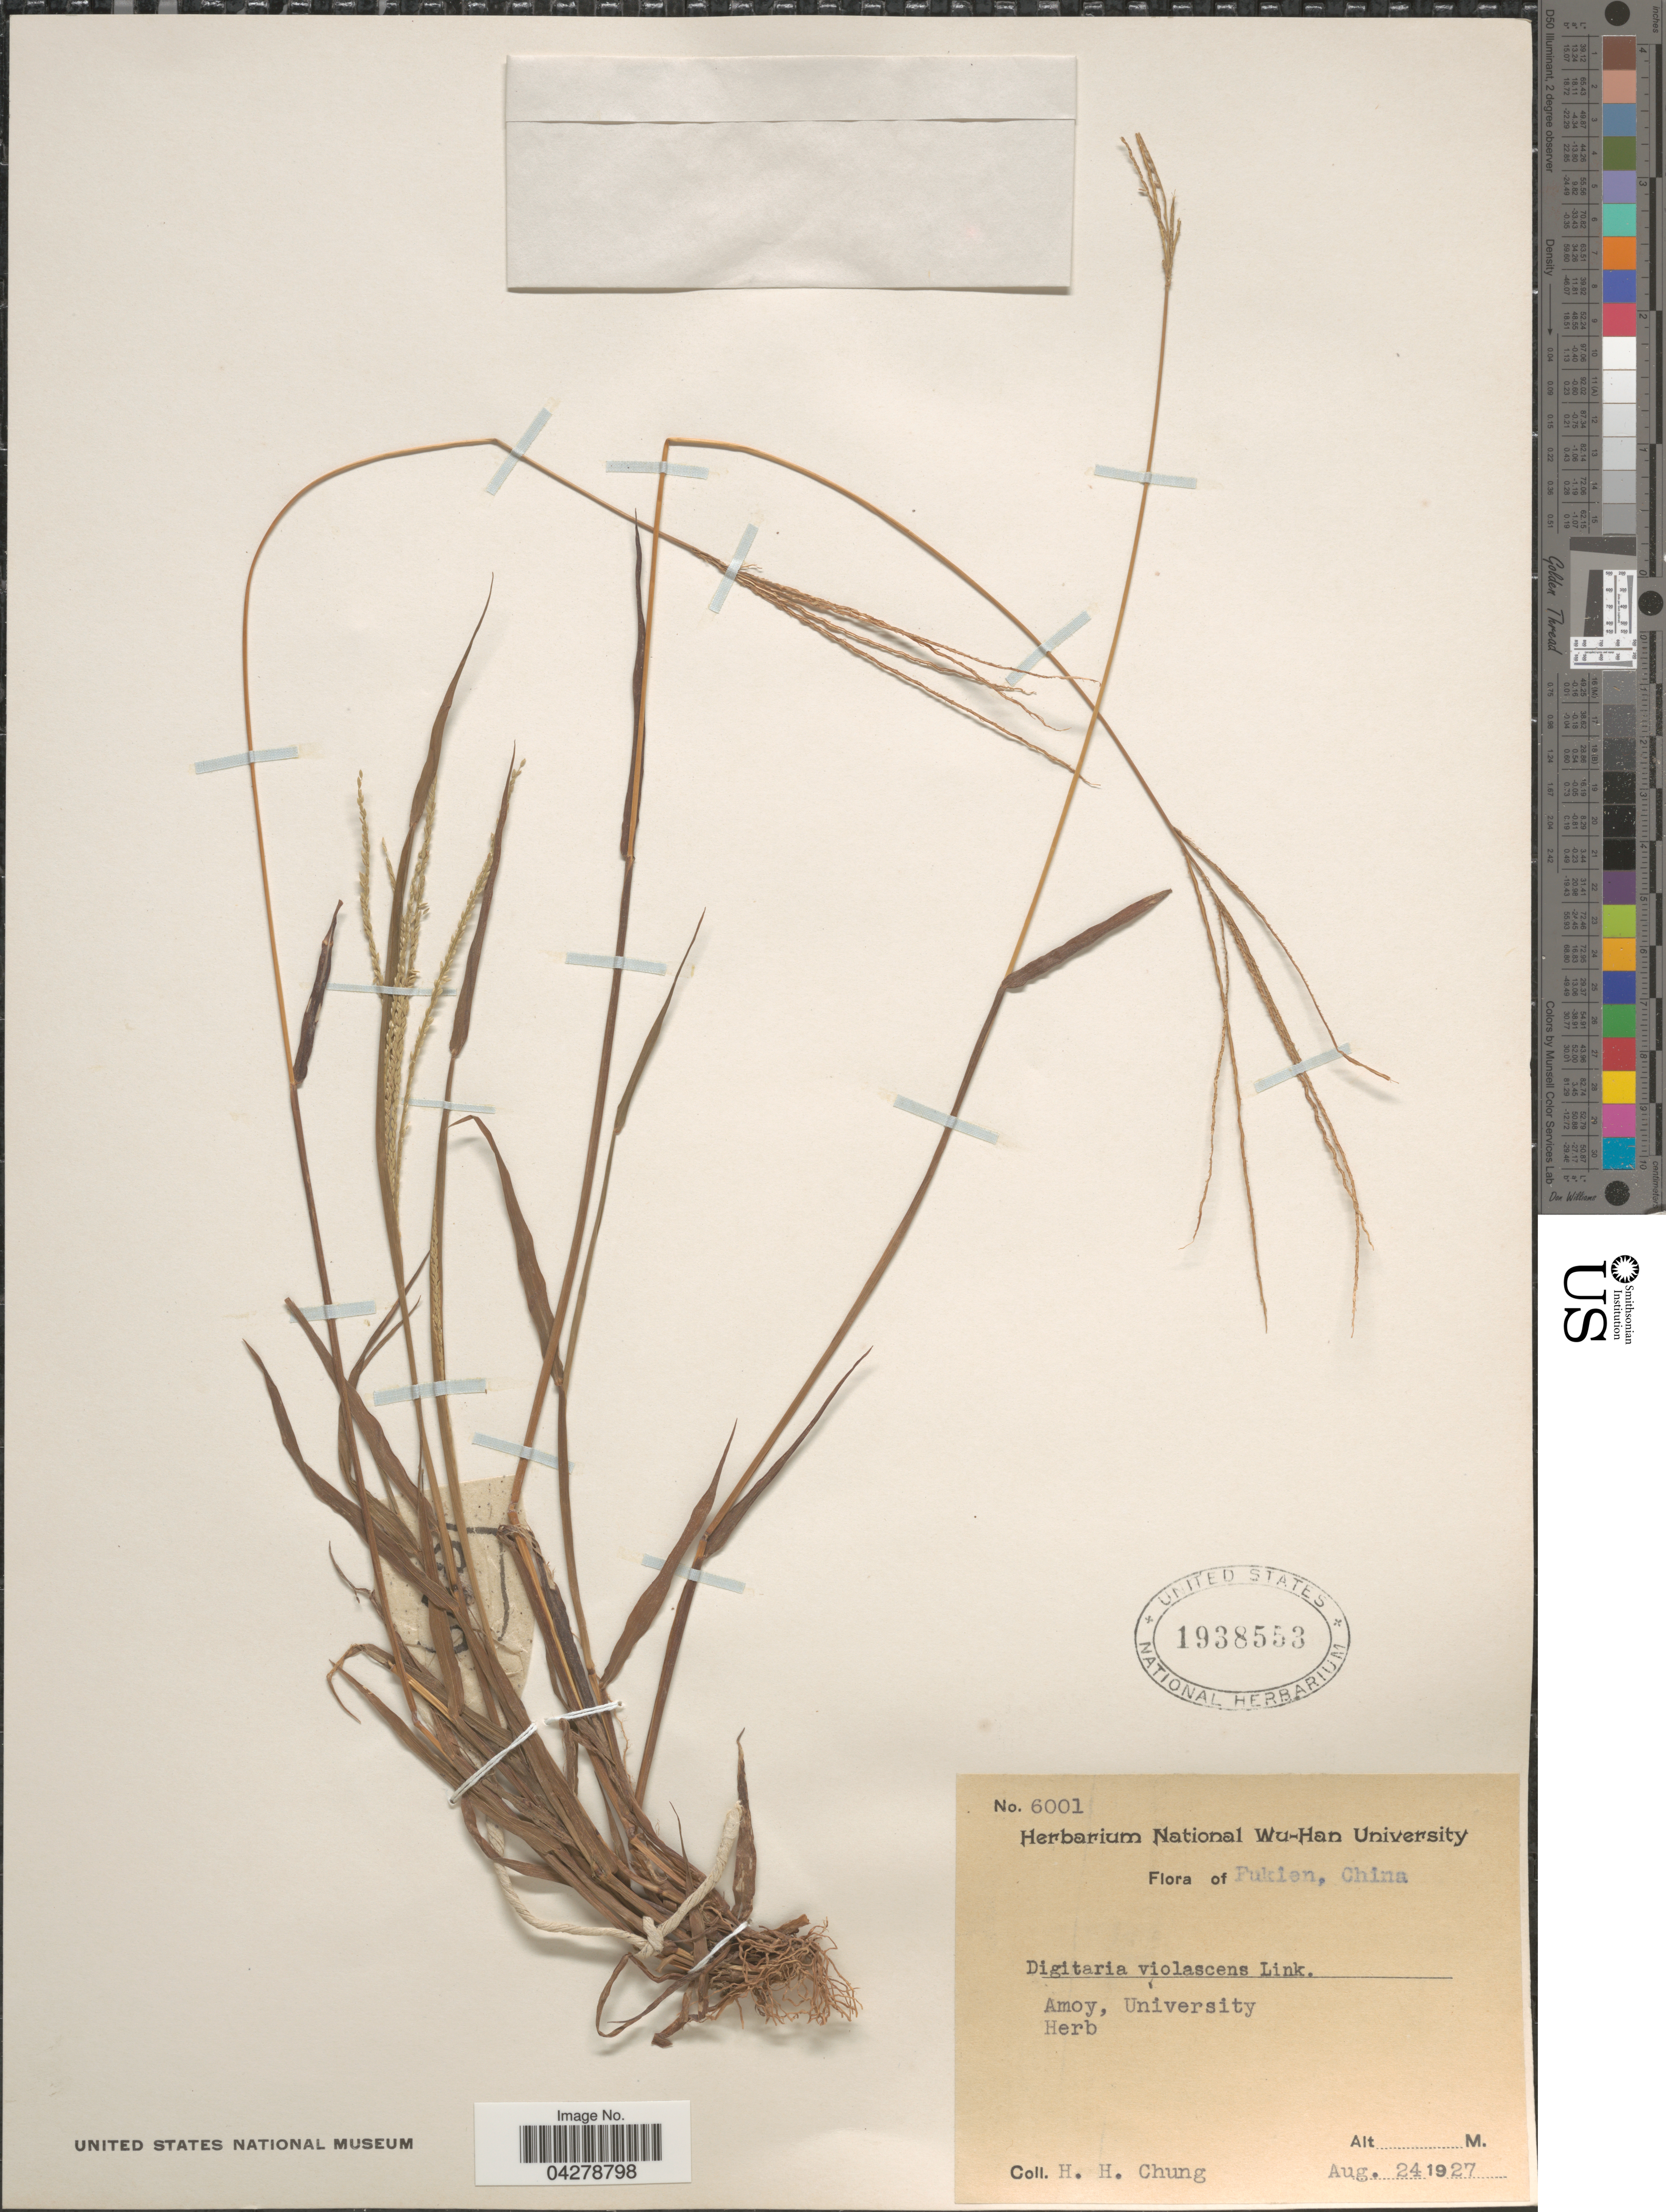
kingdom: Plantae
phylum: Tracheophyta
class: Liliopsida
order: Poales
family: Poaceae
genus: Digitaria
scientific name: Digitaria violascens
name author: Link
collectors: H. Chung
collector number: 6001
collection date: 1927-08-24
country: China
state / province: Fujian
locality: Fukien. Amoy, University.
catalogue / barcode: US 1938553